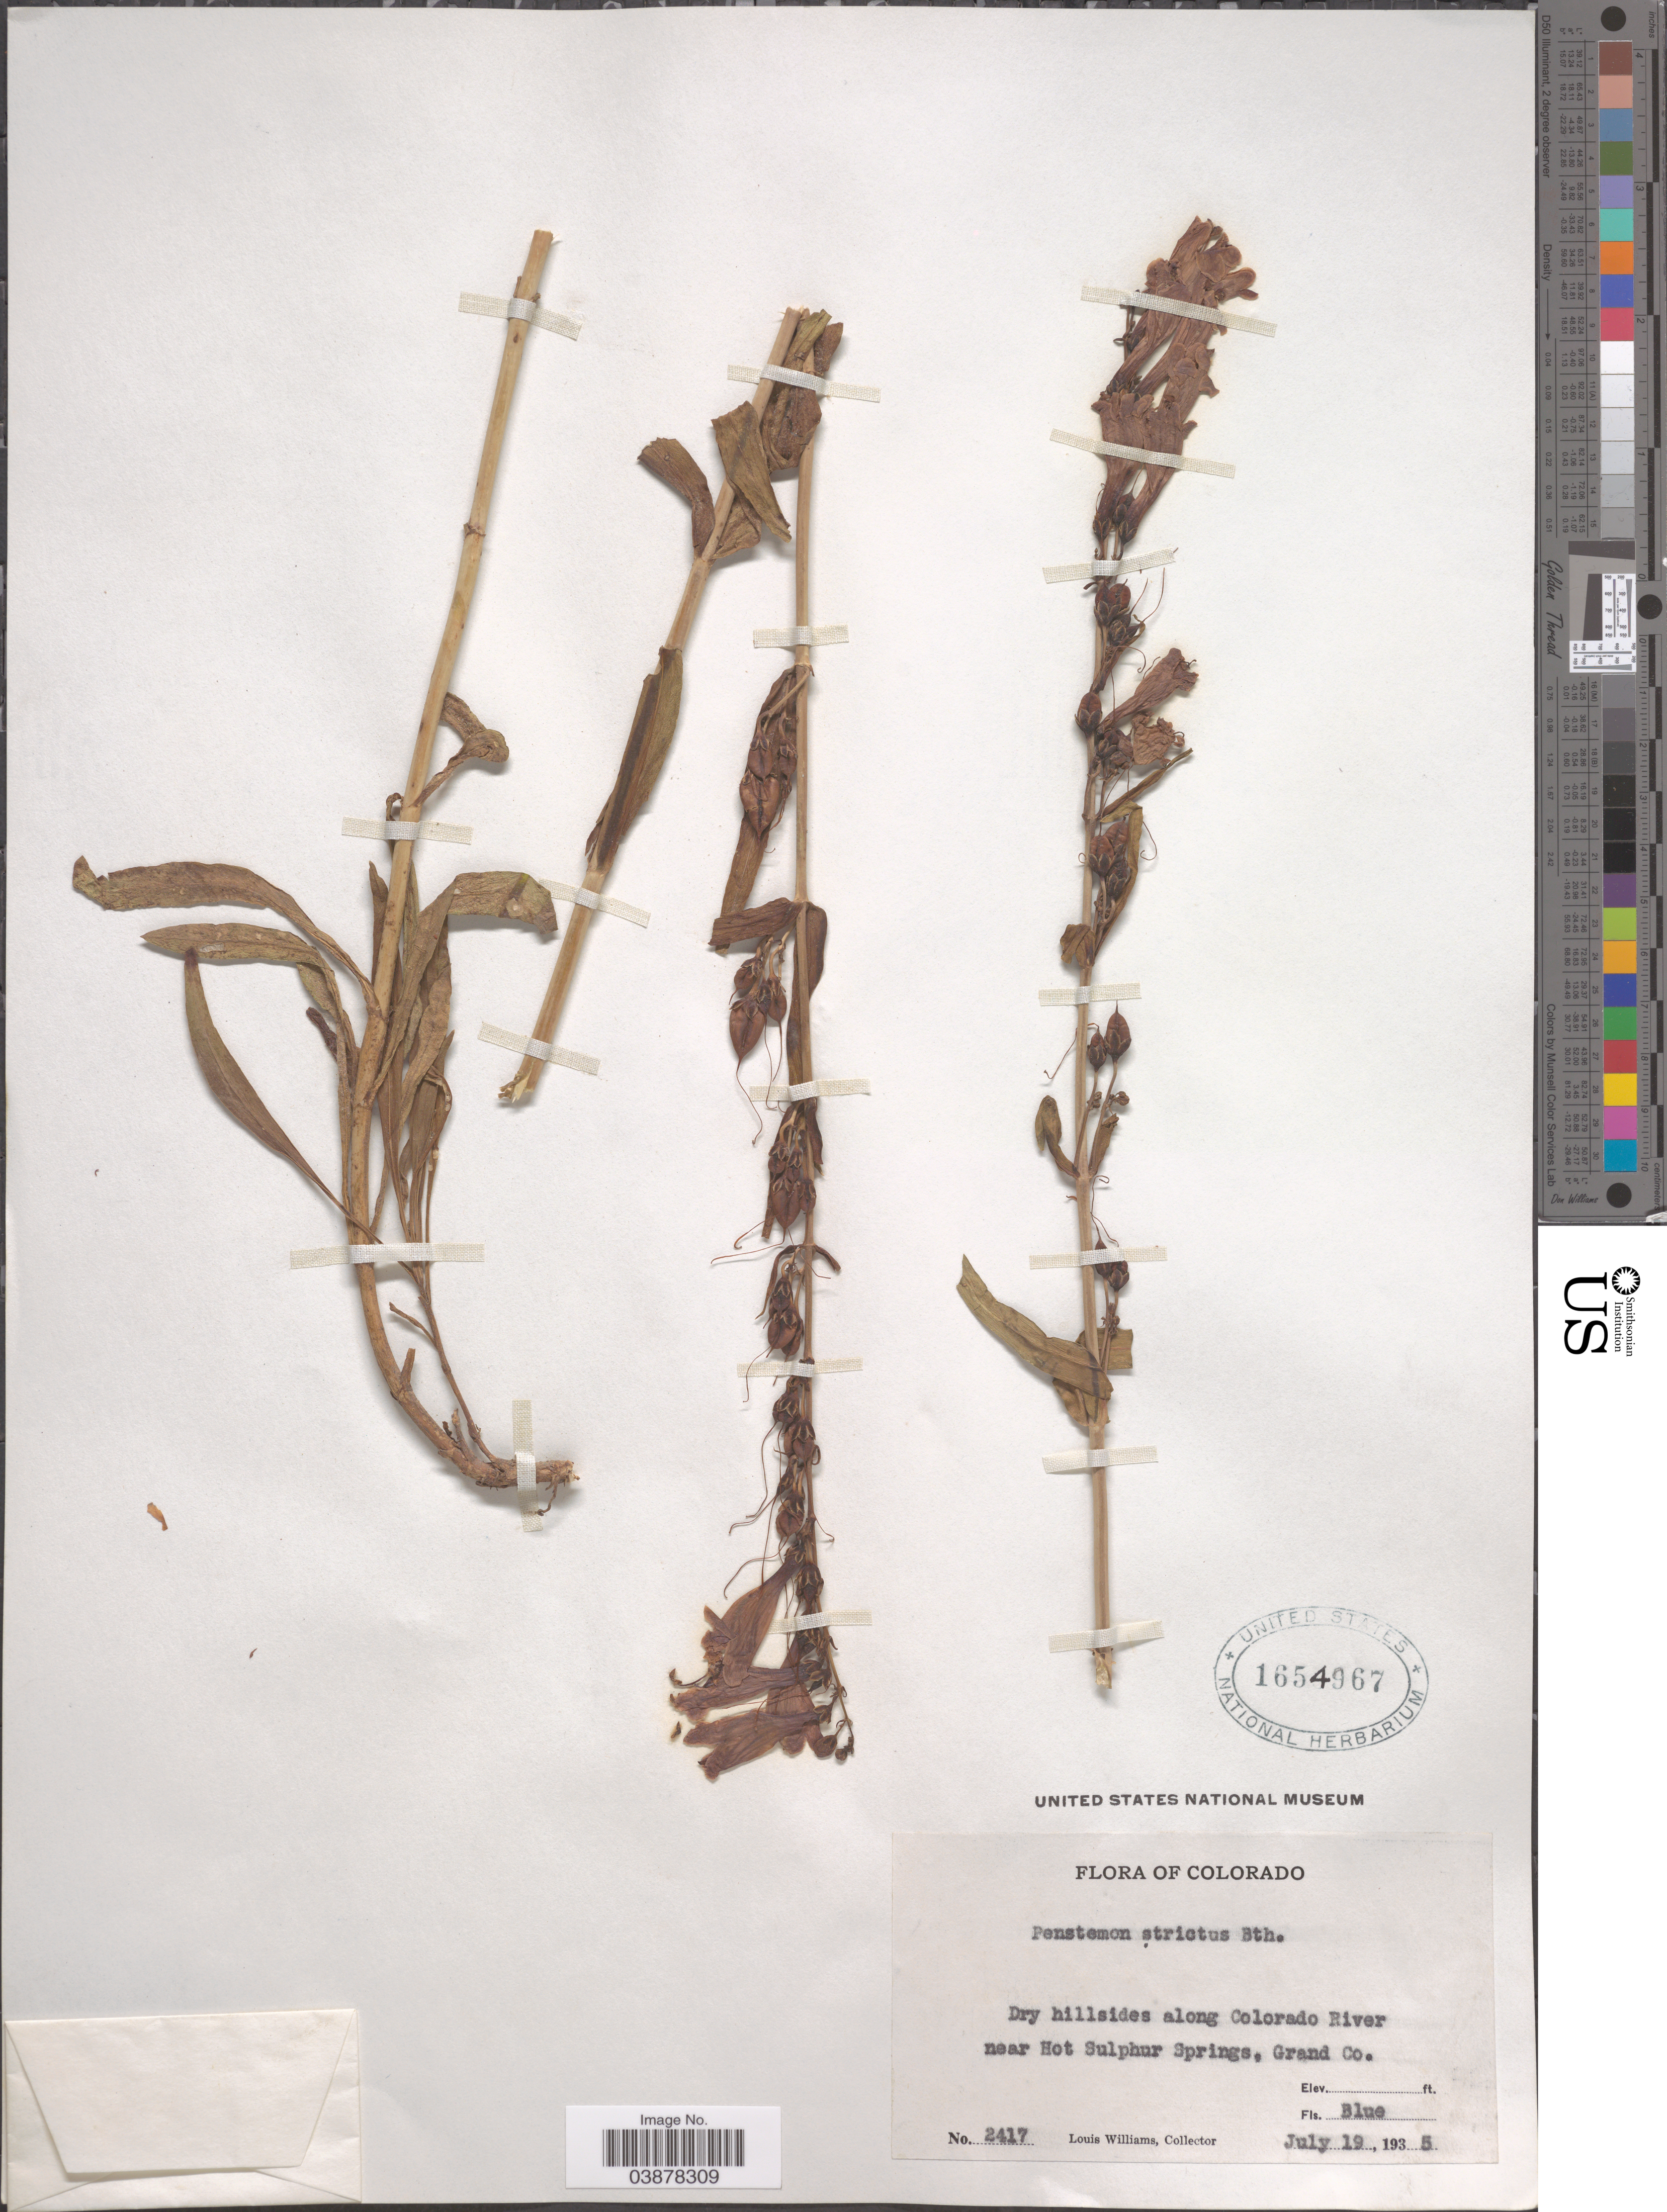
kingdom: Plantae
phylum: Tracheophyta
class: Magnoliopsida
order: Lamiales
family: Plantaginaceae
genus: Penstemon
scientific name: Penstemon strictus subsp. strictus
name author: Benth.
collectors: L. Williams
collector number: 2417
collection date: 1935-07-19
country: United States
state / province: Colorado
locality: Dry hillsides along Colorado River near Hot Sulphur Springs, Grand Co.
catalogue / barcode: US 1654967